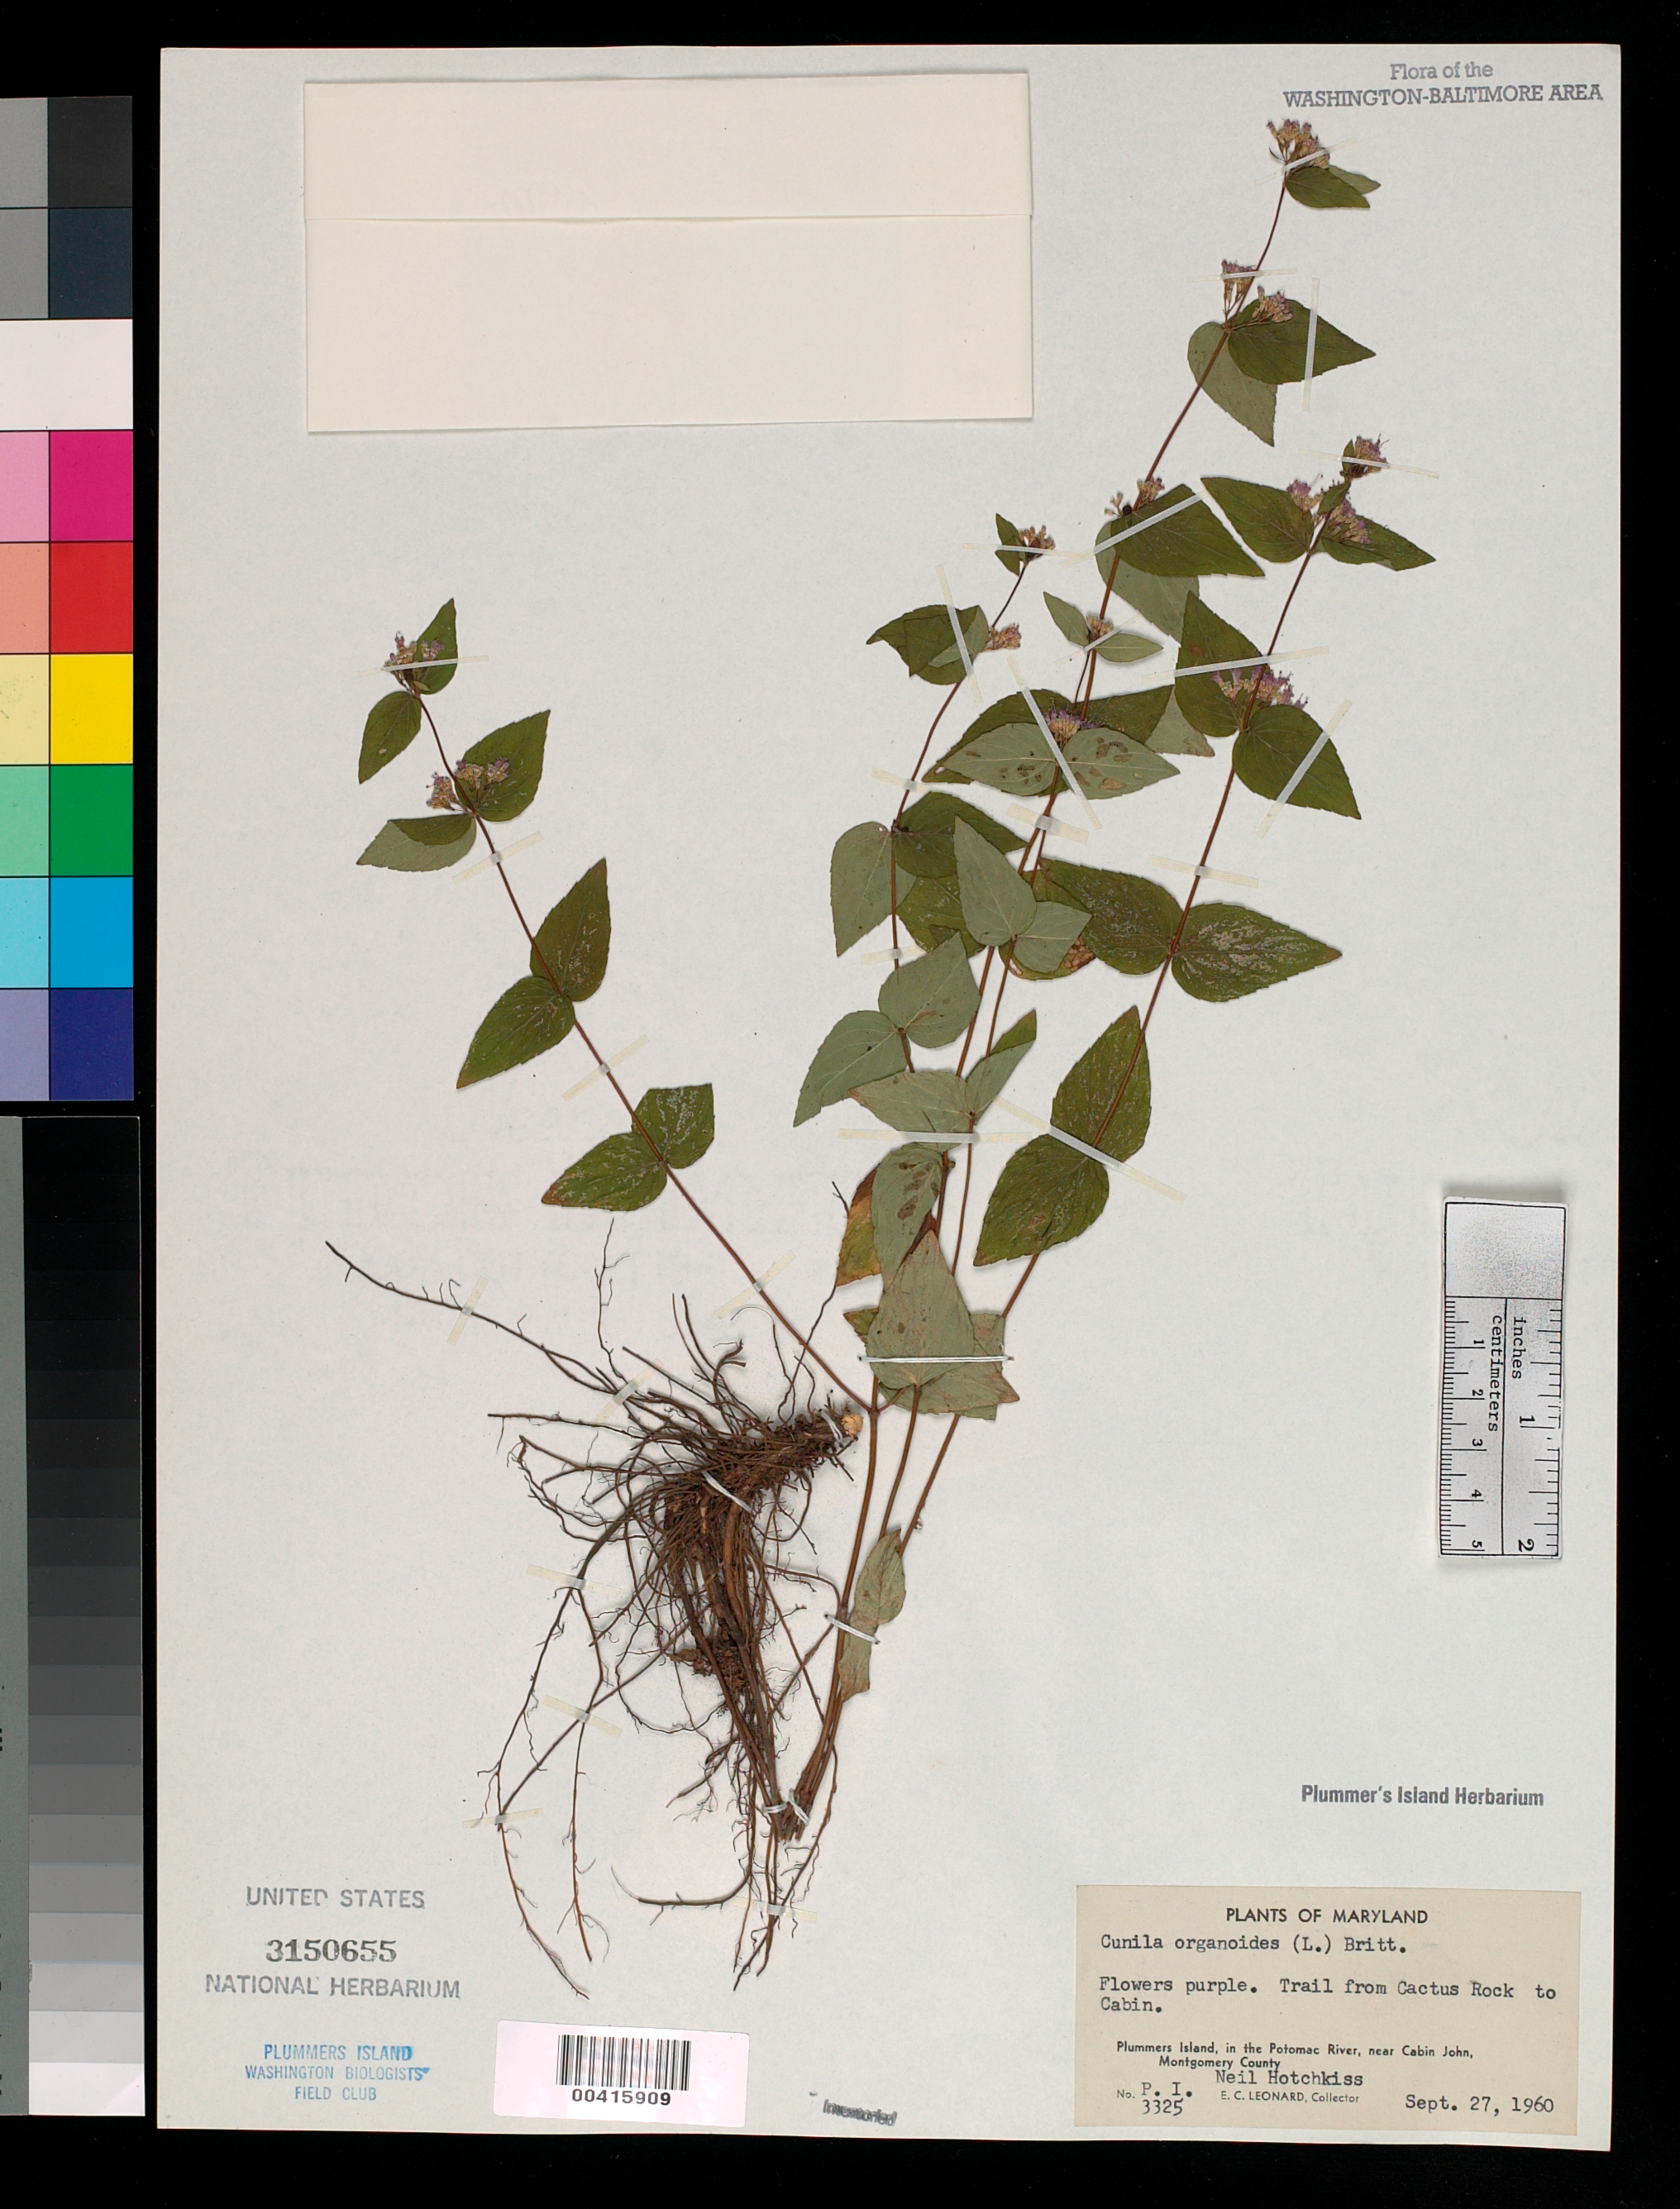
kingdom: Plantae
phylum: Tracheophyta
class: Magnoliopsida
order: Lamiales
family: Lamiaceae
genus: Cunila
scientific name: Cunila origanoides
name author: (L.) Britton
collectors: E. C. Leonard & N. Hotchkiss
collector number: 3325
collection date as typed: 27 Sep 1960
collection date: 1960-09-27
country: United States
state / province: Maryland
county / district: Montgomery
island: Plummers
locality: Plummer's Island; trail from Cactus Rock to cabin C. & O. Canal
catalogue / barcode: US 3150655